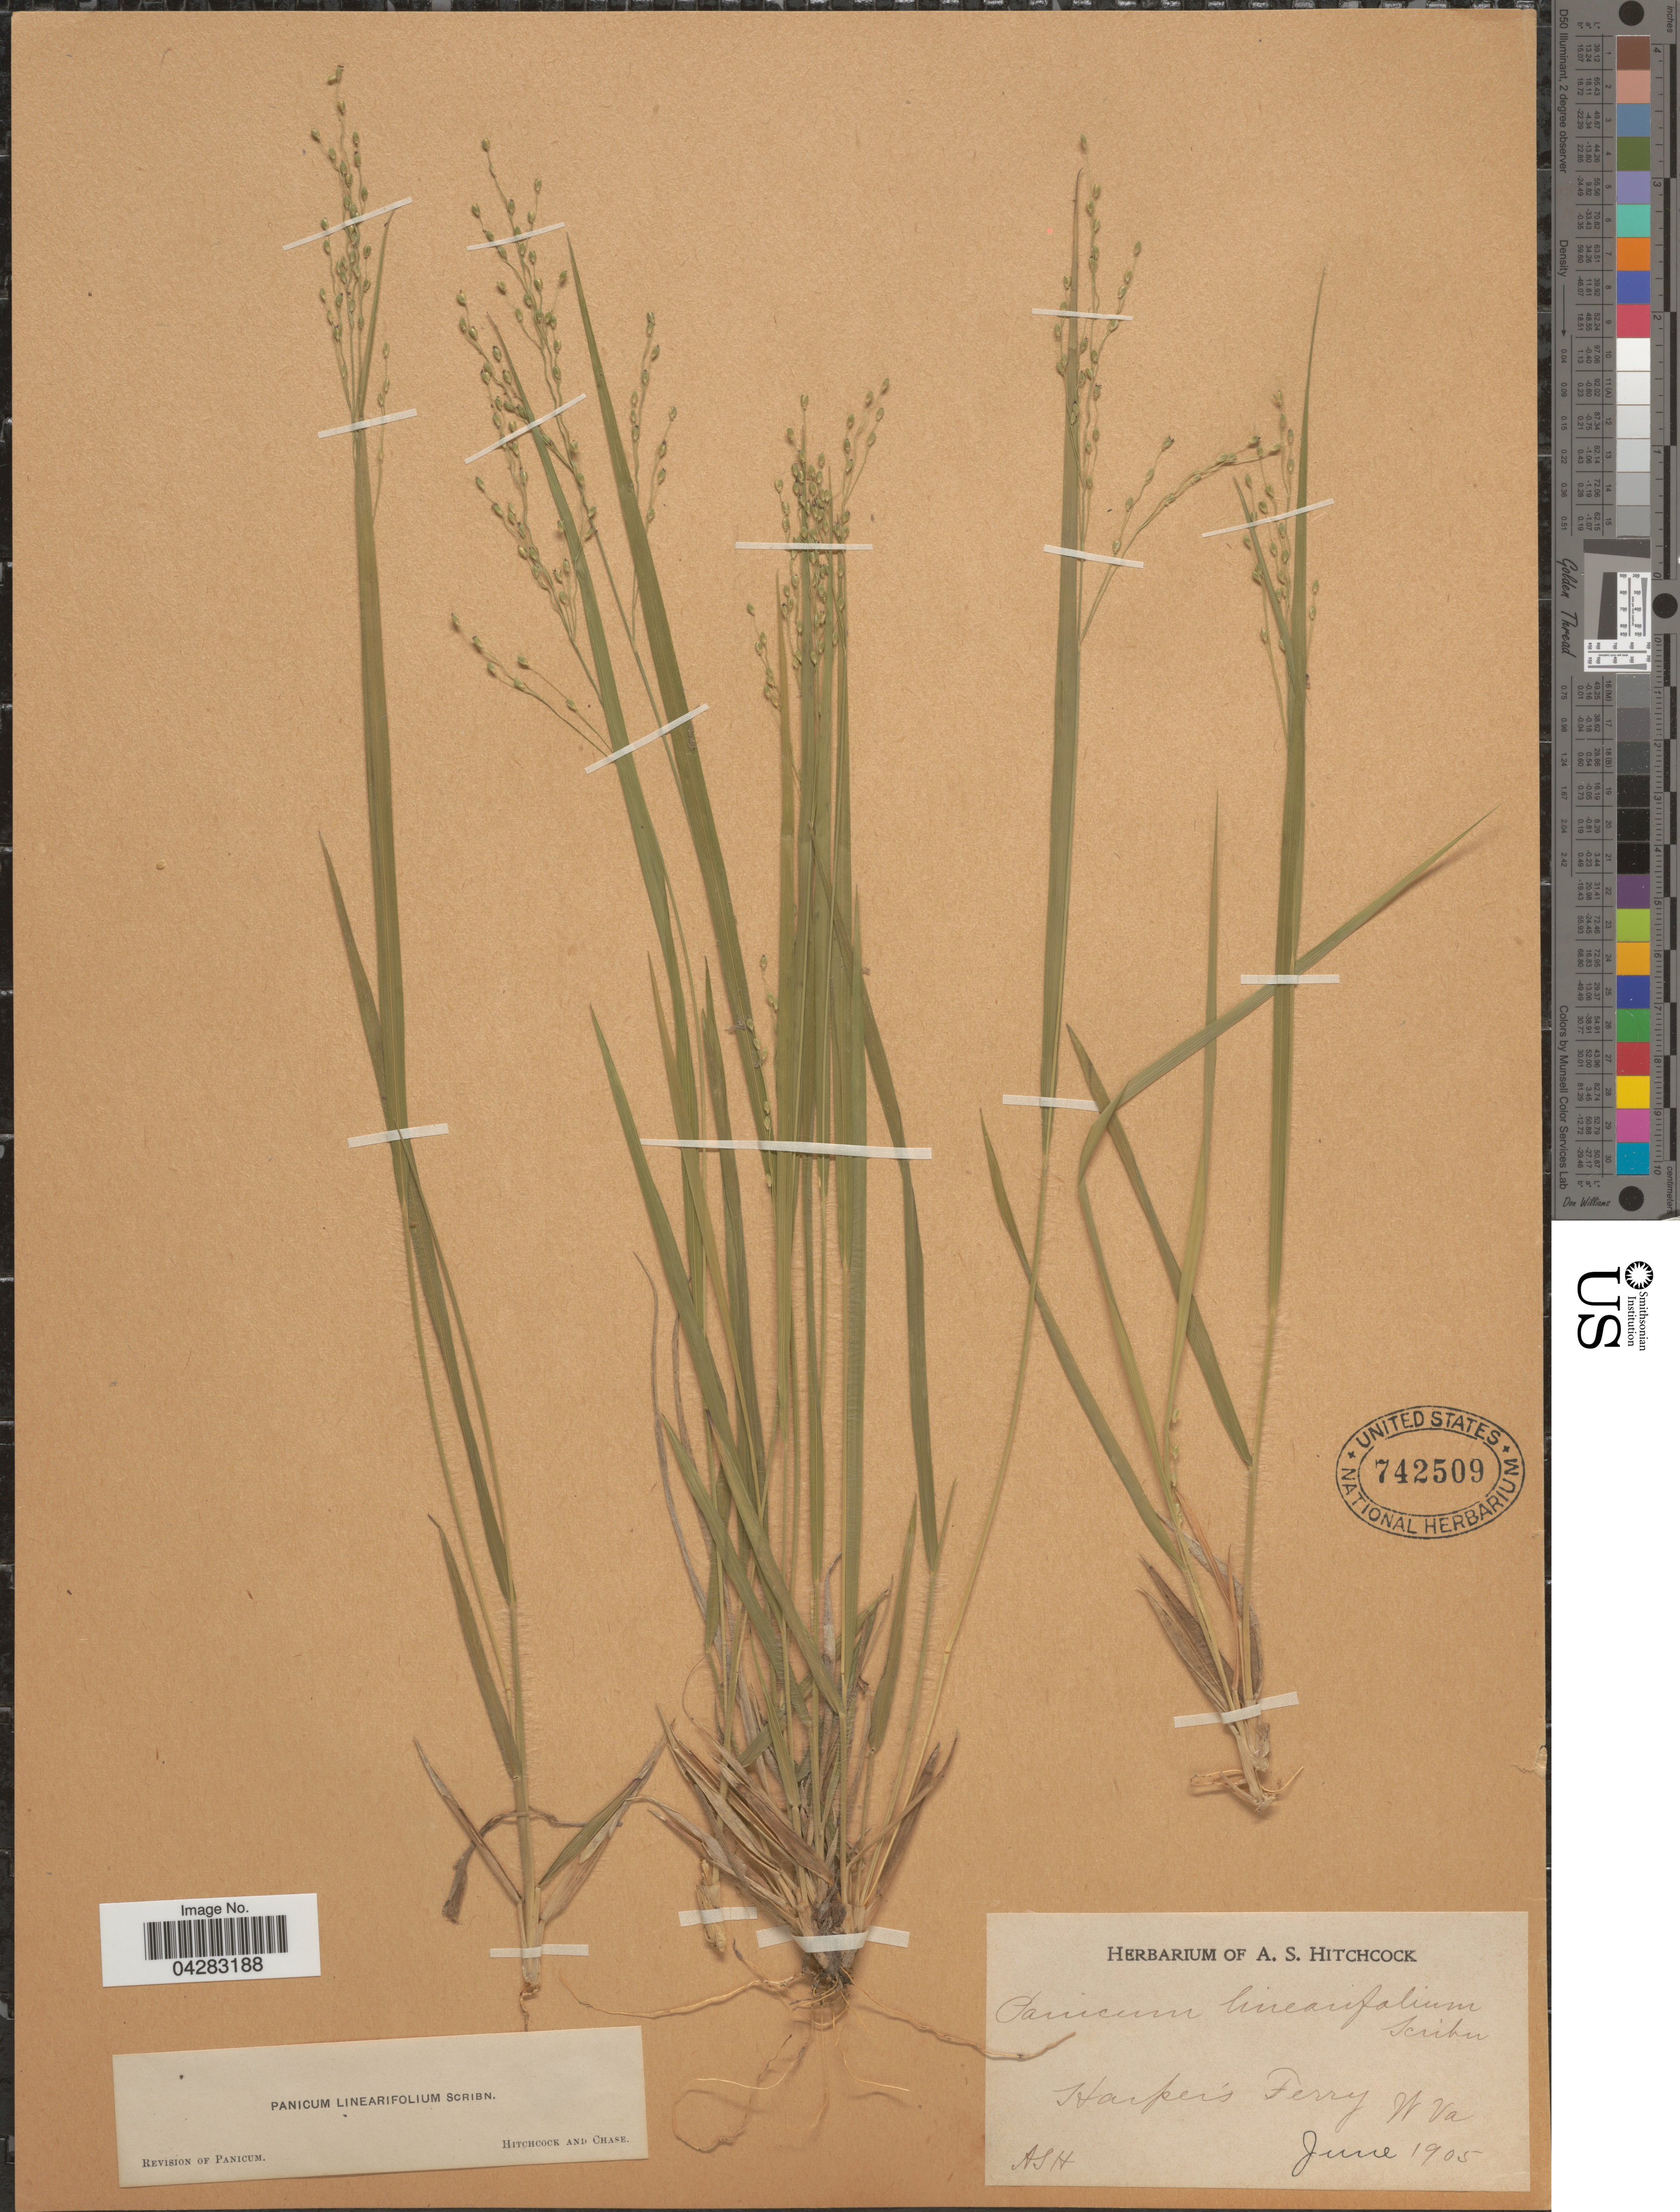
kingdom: Plantae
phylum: Tracheophyta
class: Liliopsida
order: Poales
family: Poaceae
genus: Dichanthelium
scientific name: Dichanthelium linearifolium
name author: (Scribn.) Gould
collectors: A. S. Hitchcock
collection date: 1905-06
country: United States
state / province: West Virginia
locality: Harper's Ferry.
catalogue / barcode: US 742509